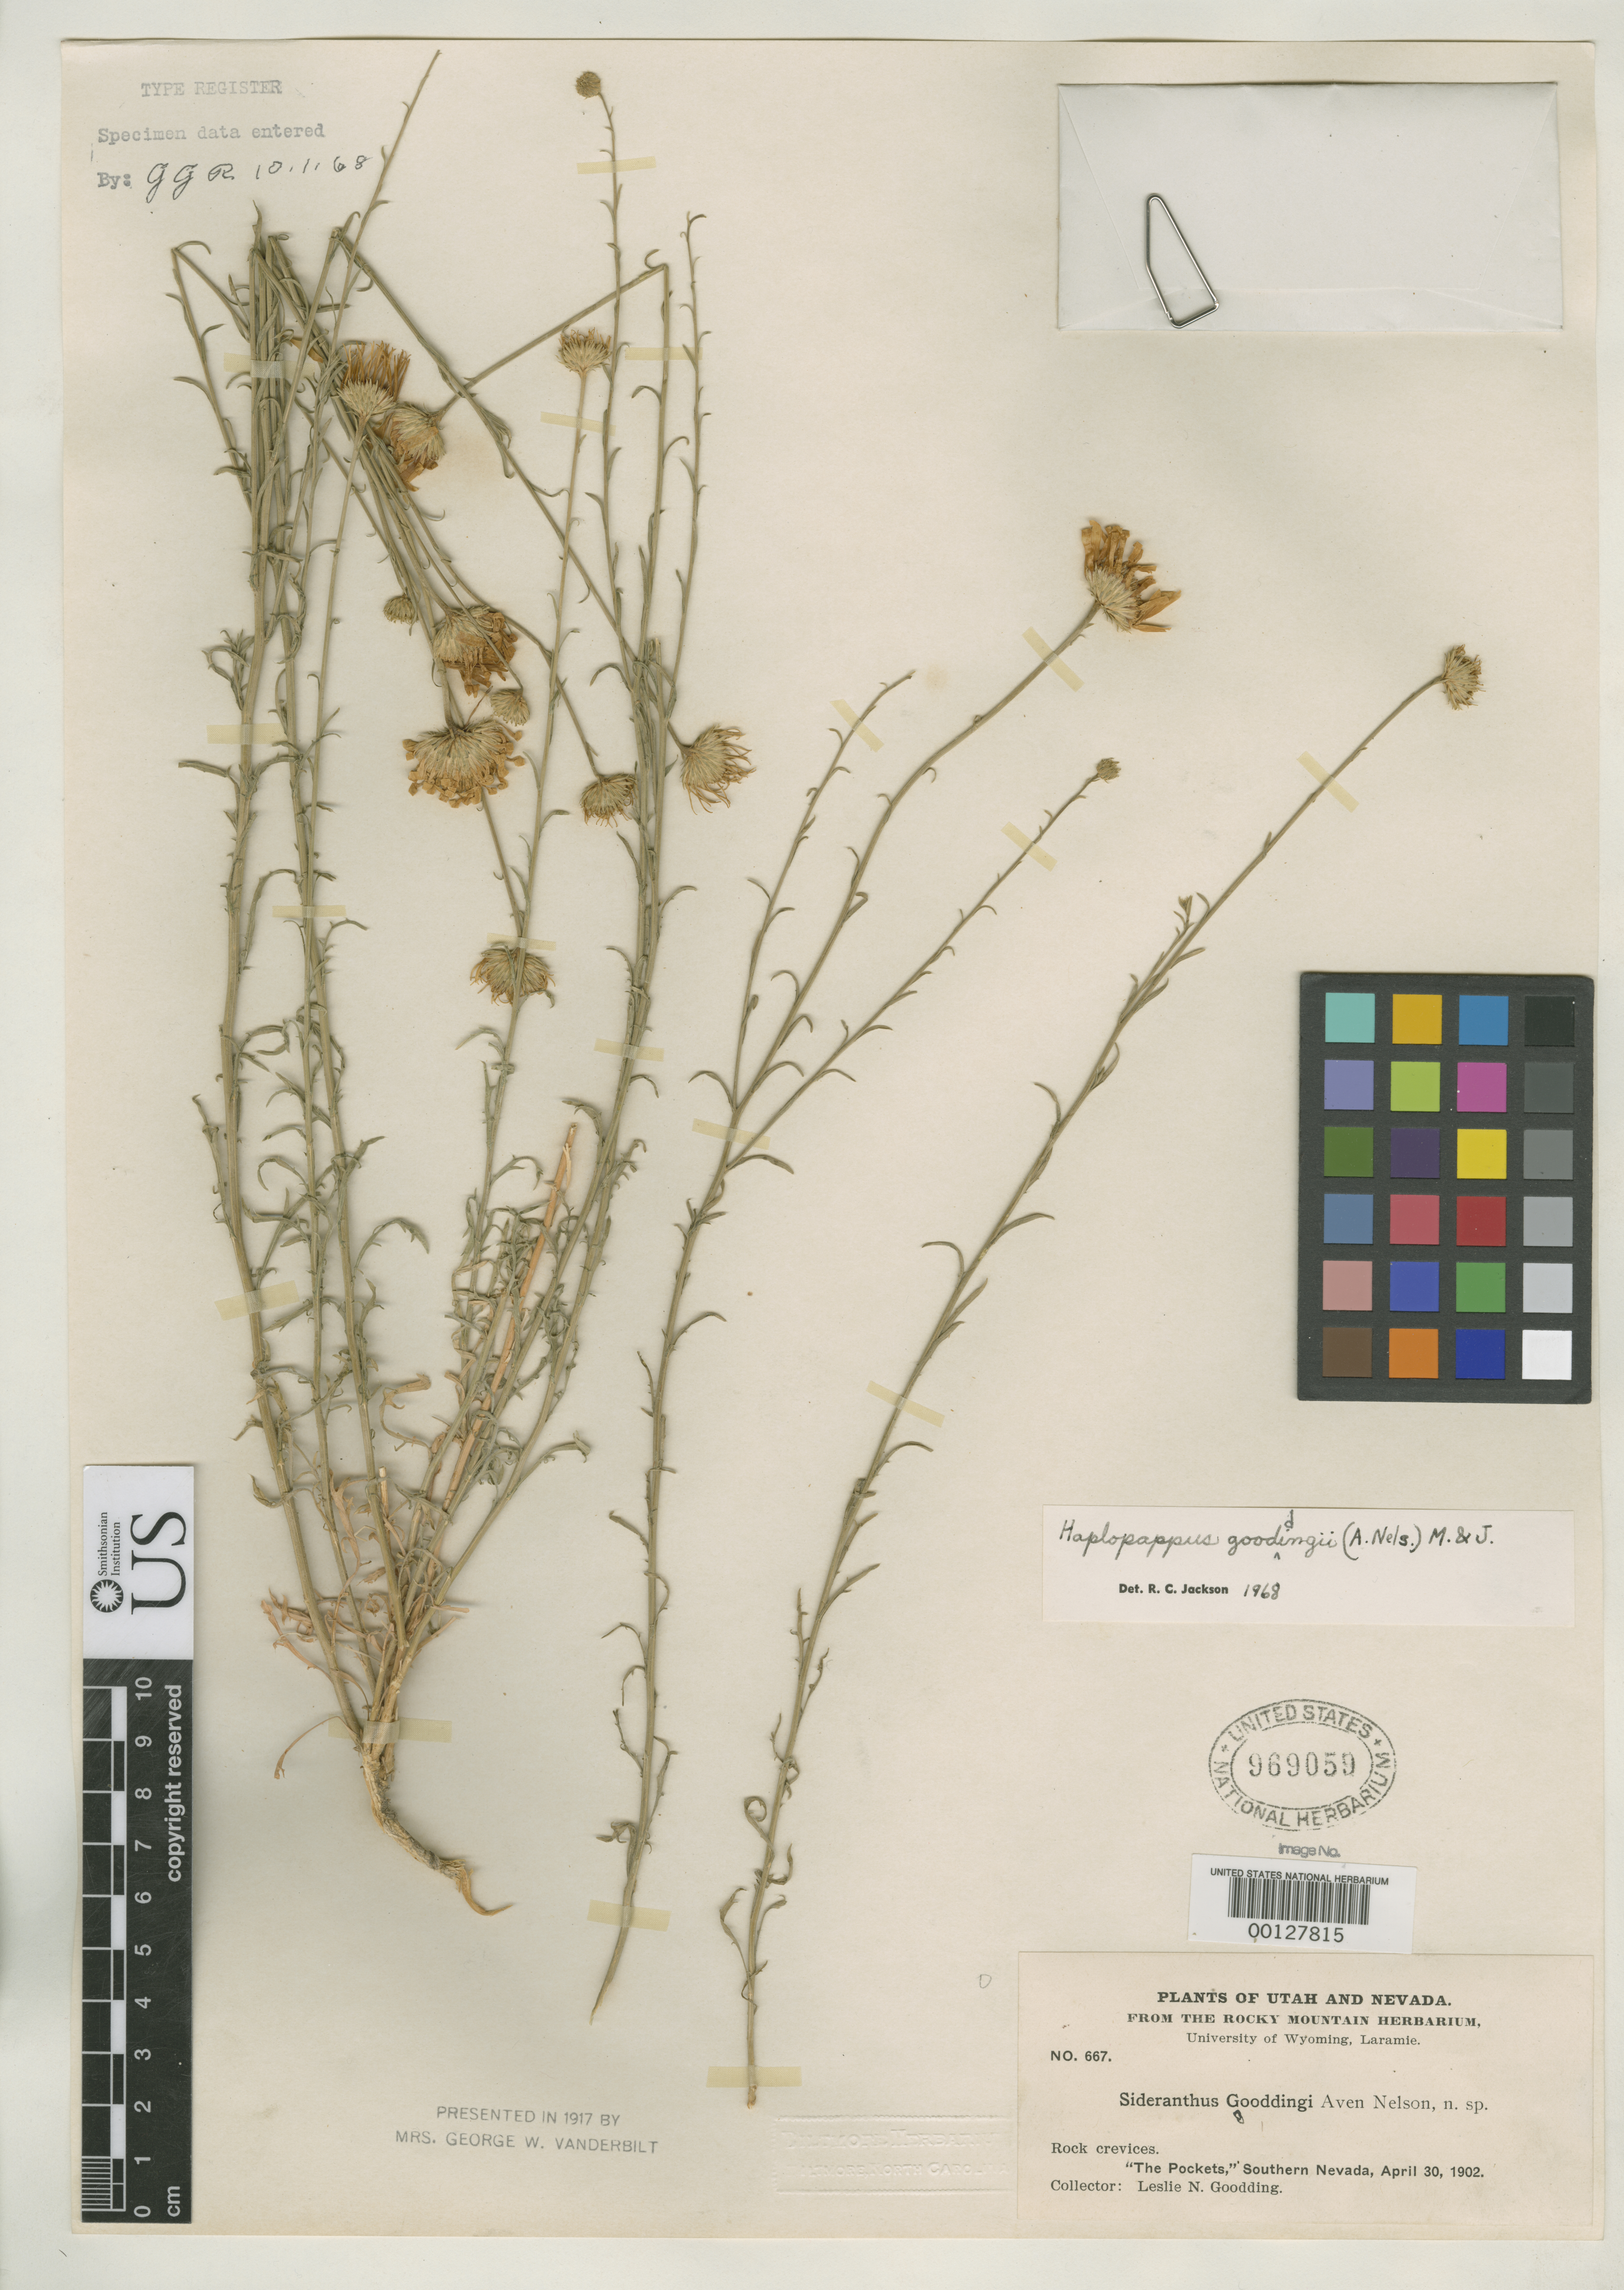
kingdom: Plantae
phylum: Tracheophyta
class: Magnoliopsida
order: Asterales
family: Asteraceae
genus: Sideranthus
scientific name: Sideranthus gooddingi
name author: A. Nelson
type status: Isotype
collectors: L. N. Goodding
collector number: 667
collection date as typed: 30 Apr 1902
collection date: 1902-04-30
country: United States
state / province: Nevada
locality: The Pockets.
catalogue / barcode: US 969059